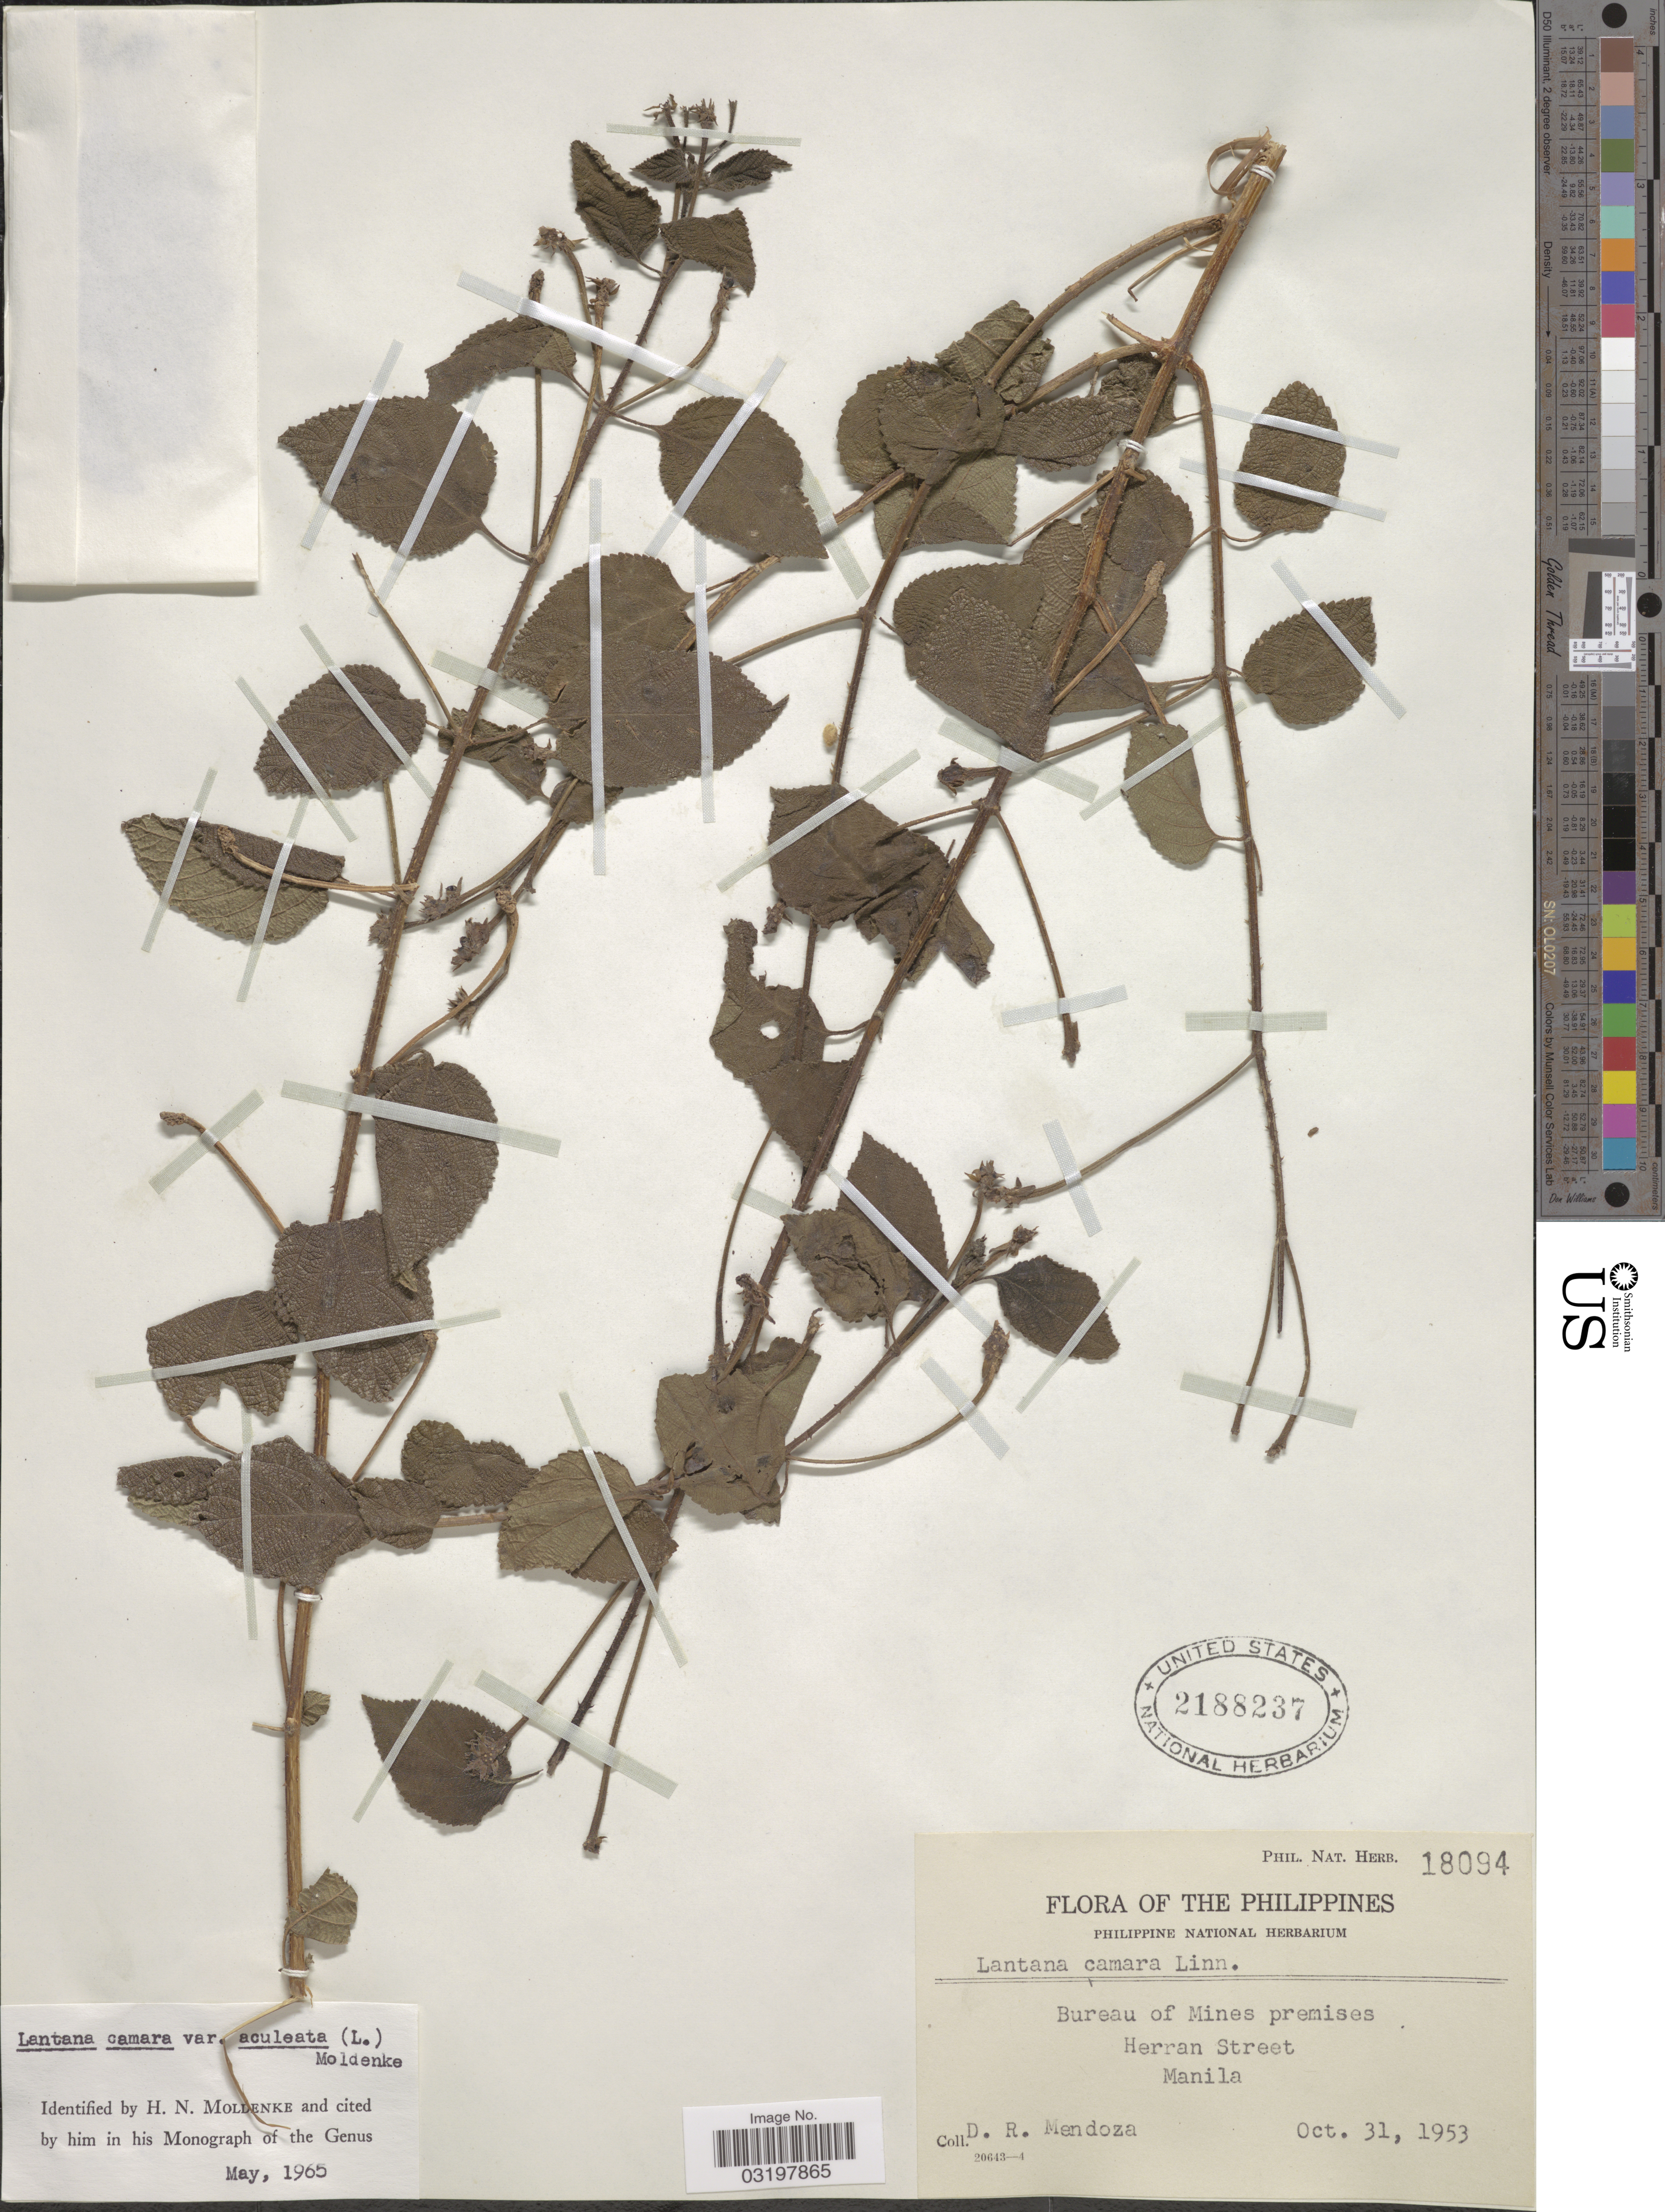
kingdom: Plantae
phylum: Tracheophyta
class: Magnoliopsida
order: Lamiales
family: Verbenaceae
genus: Lantana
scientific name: Lantana camara var. aculeata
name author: (L.) Moldenke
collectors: D. Mendoza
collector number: Phil. Nat. Herb. 18094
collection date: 1953-10-31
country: Philippines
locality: Bureau of Mines premises. Herran Street. Manila.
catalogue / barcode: US 2188237